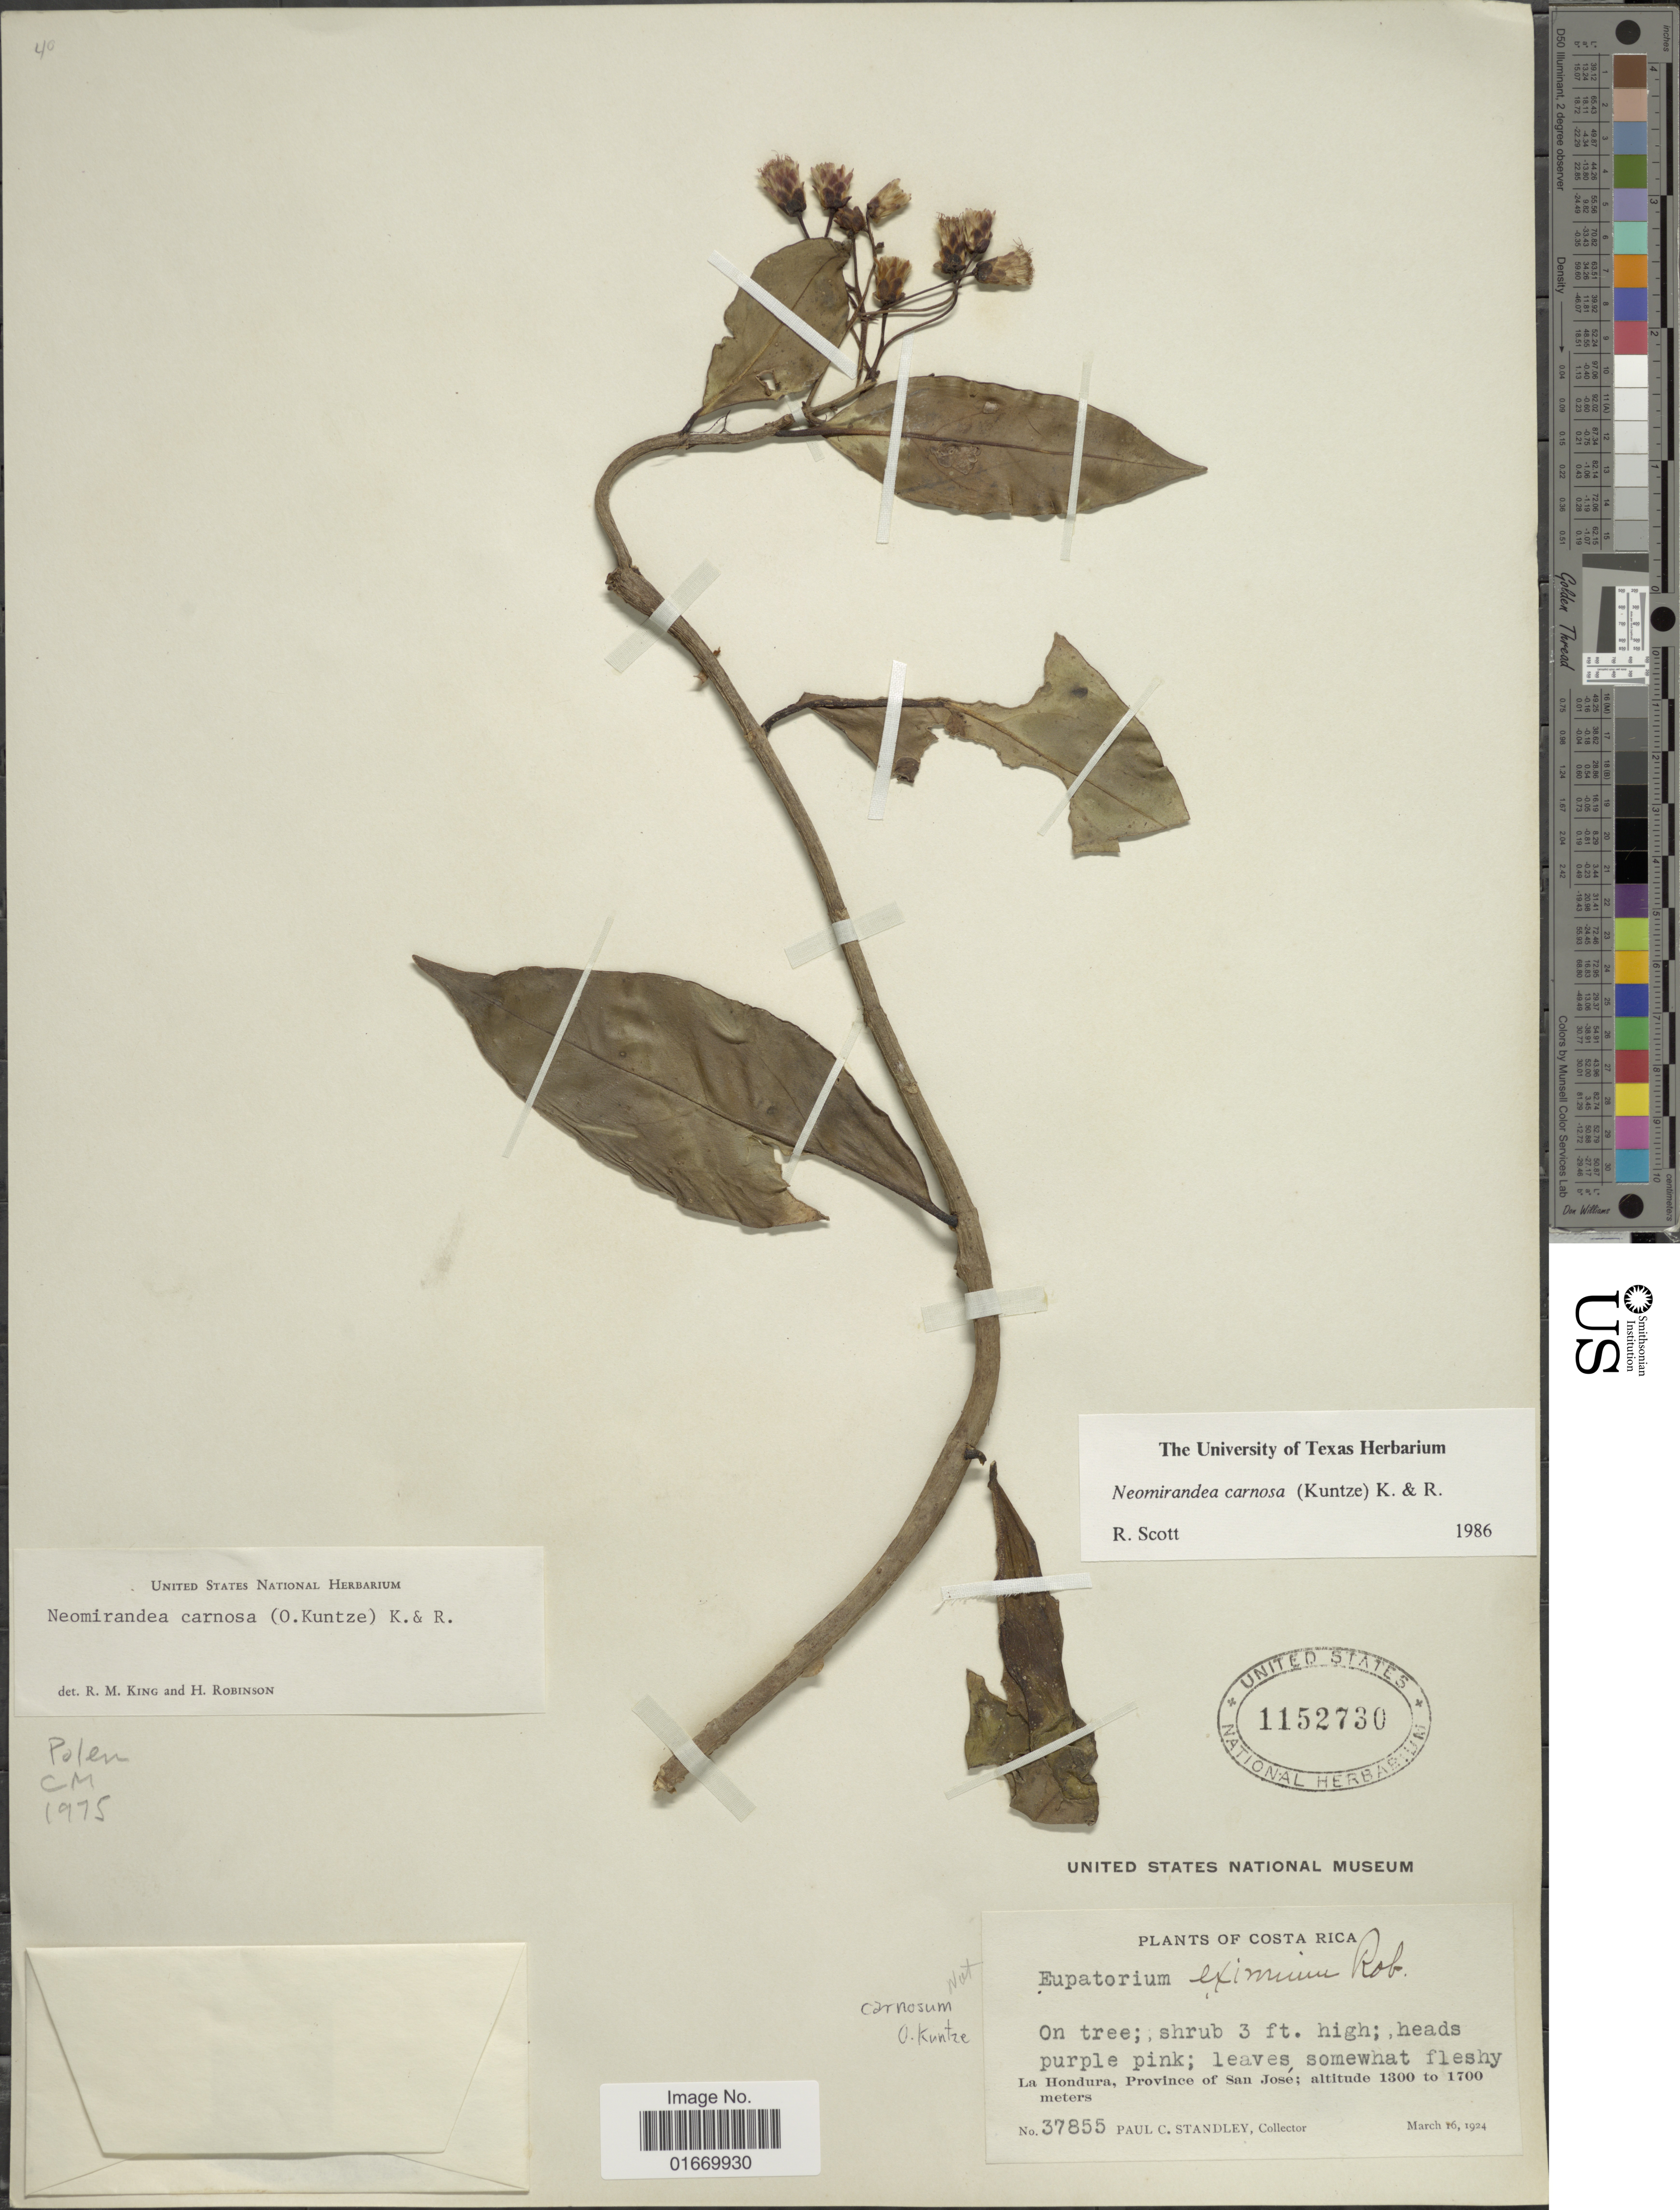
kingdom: Plantae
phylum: Tracheophyta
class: Magnoliopsida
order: Asterales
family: Asteraceae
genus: Neomirandea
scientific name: Neomirandea carnosa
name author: (Kuntze) R.M. King & H. Rob.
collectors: P. C. Standley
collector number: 37855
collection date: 1924-03-16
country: Costa Rica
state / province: San José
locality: La Hondura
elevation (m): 1300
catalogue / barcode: US 1152730